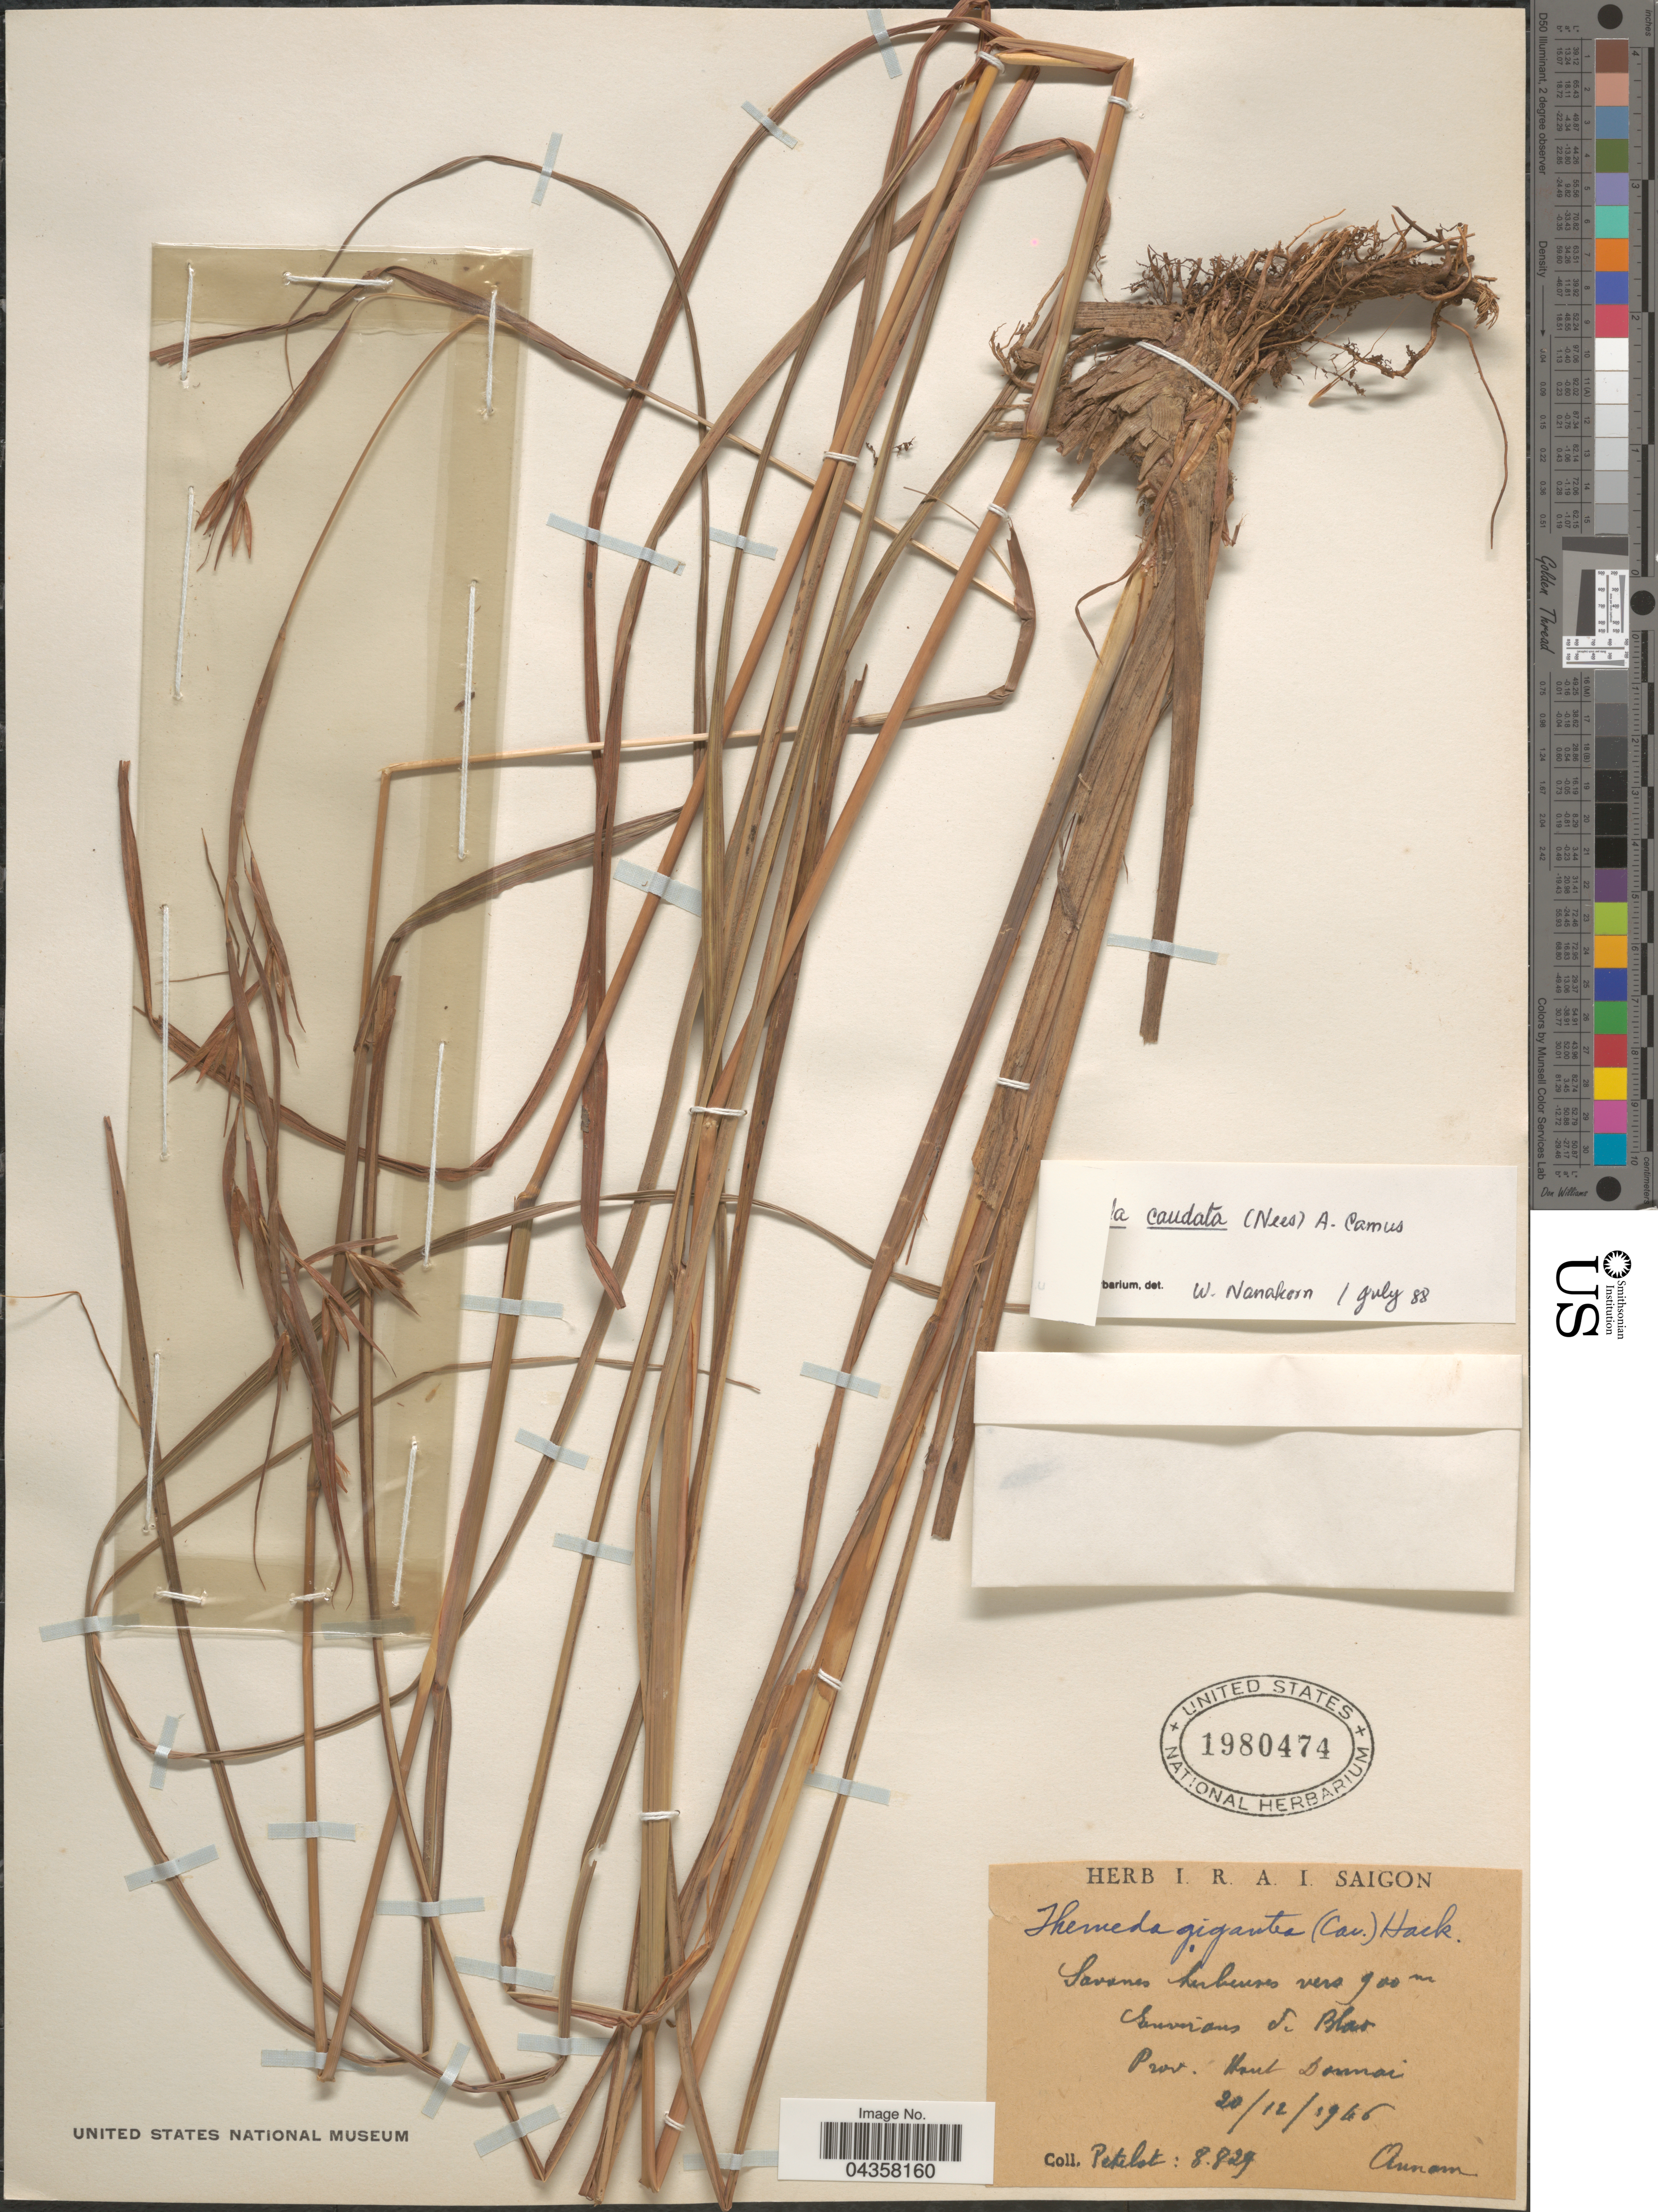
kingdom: Plantae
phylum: Tracheophyta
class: Liliopsida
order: Poales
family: Poaceae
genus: Themeda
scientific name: Themeda caudata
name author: (Nees ex Hook. & Arn.) A. Camus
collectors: Pételot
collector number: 8829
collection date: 1966-12-20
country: Vietnam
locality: Environs de Blao. Prov. Haut Donnai. Annam.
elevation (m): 900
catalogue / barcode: US 1980474